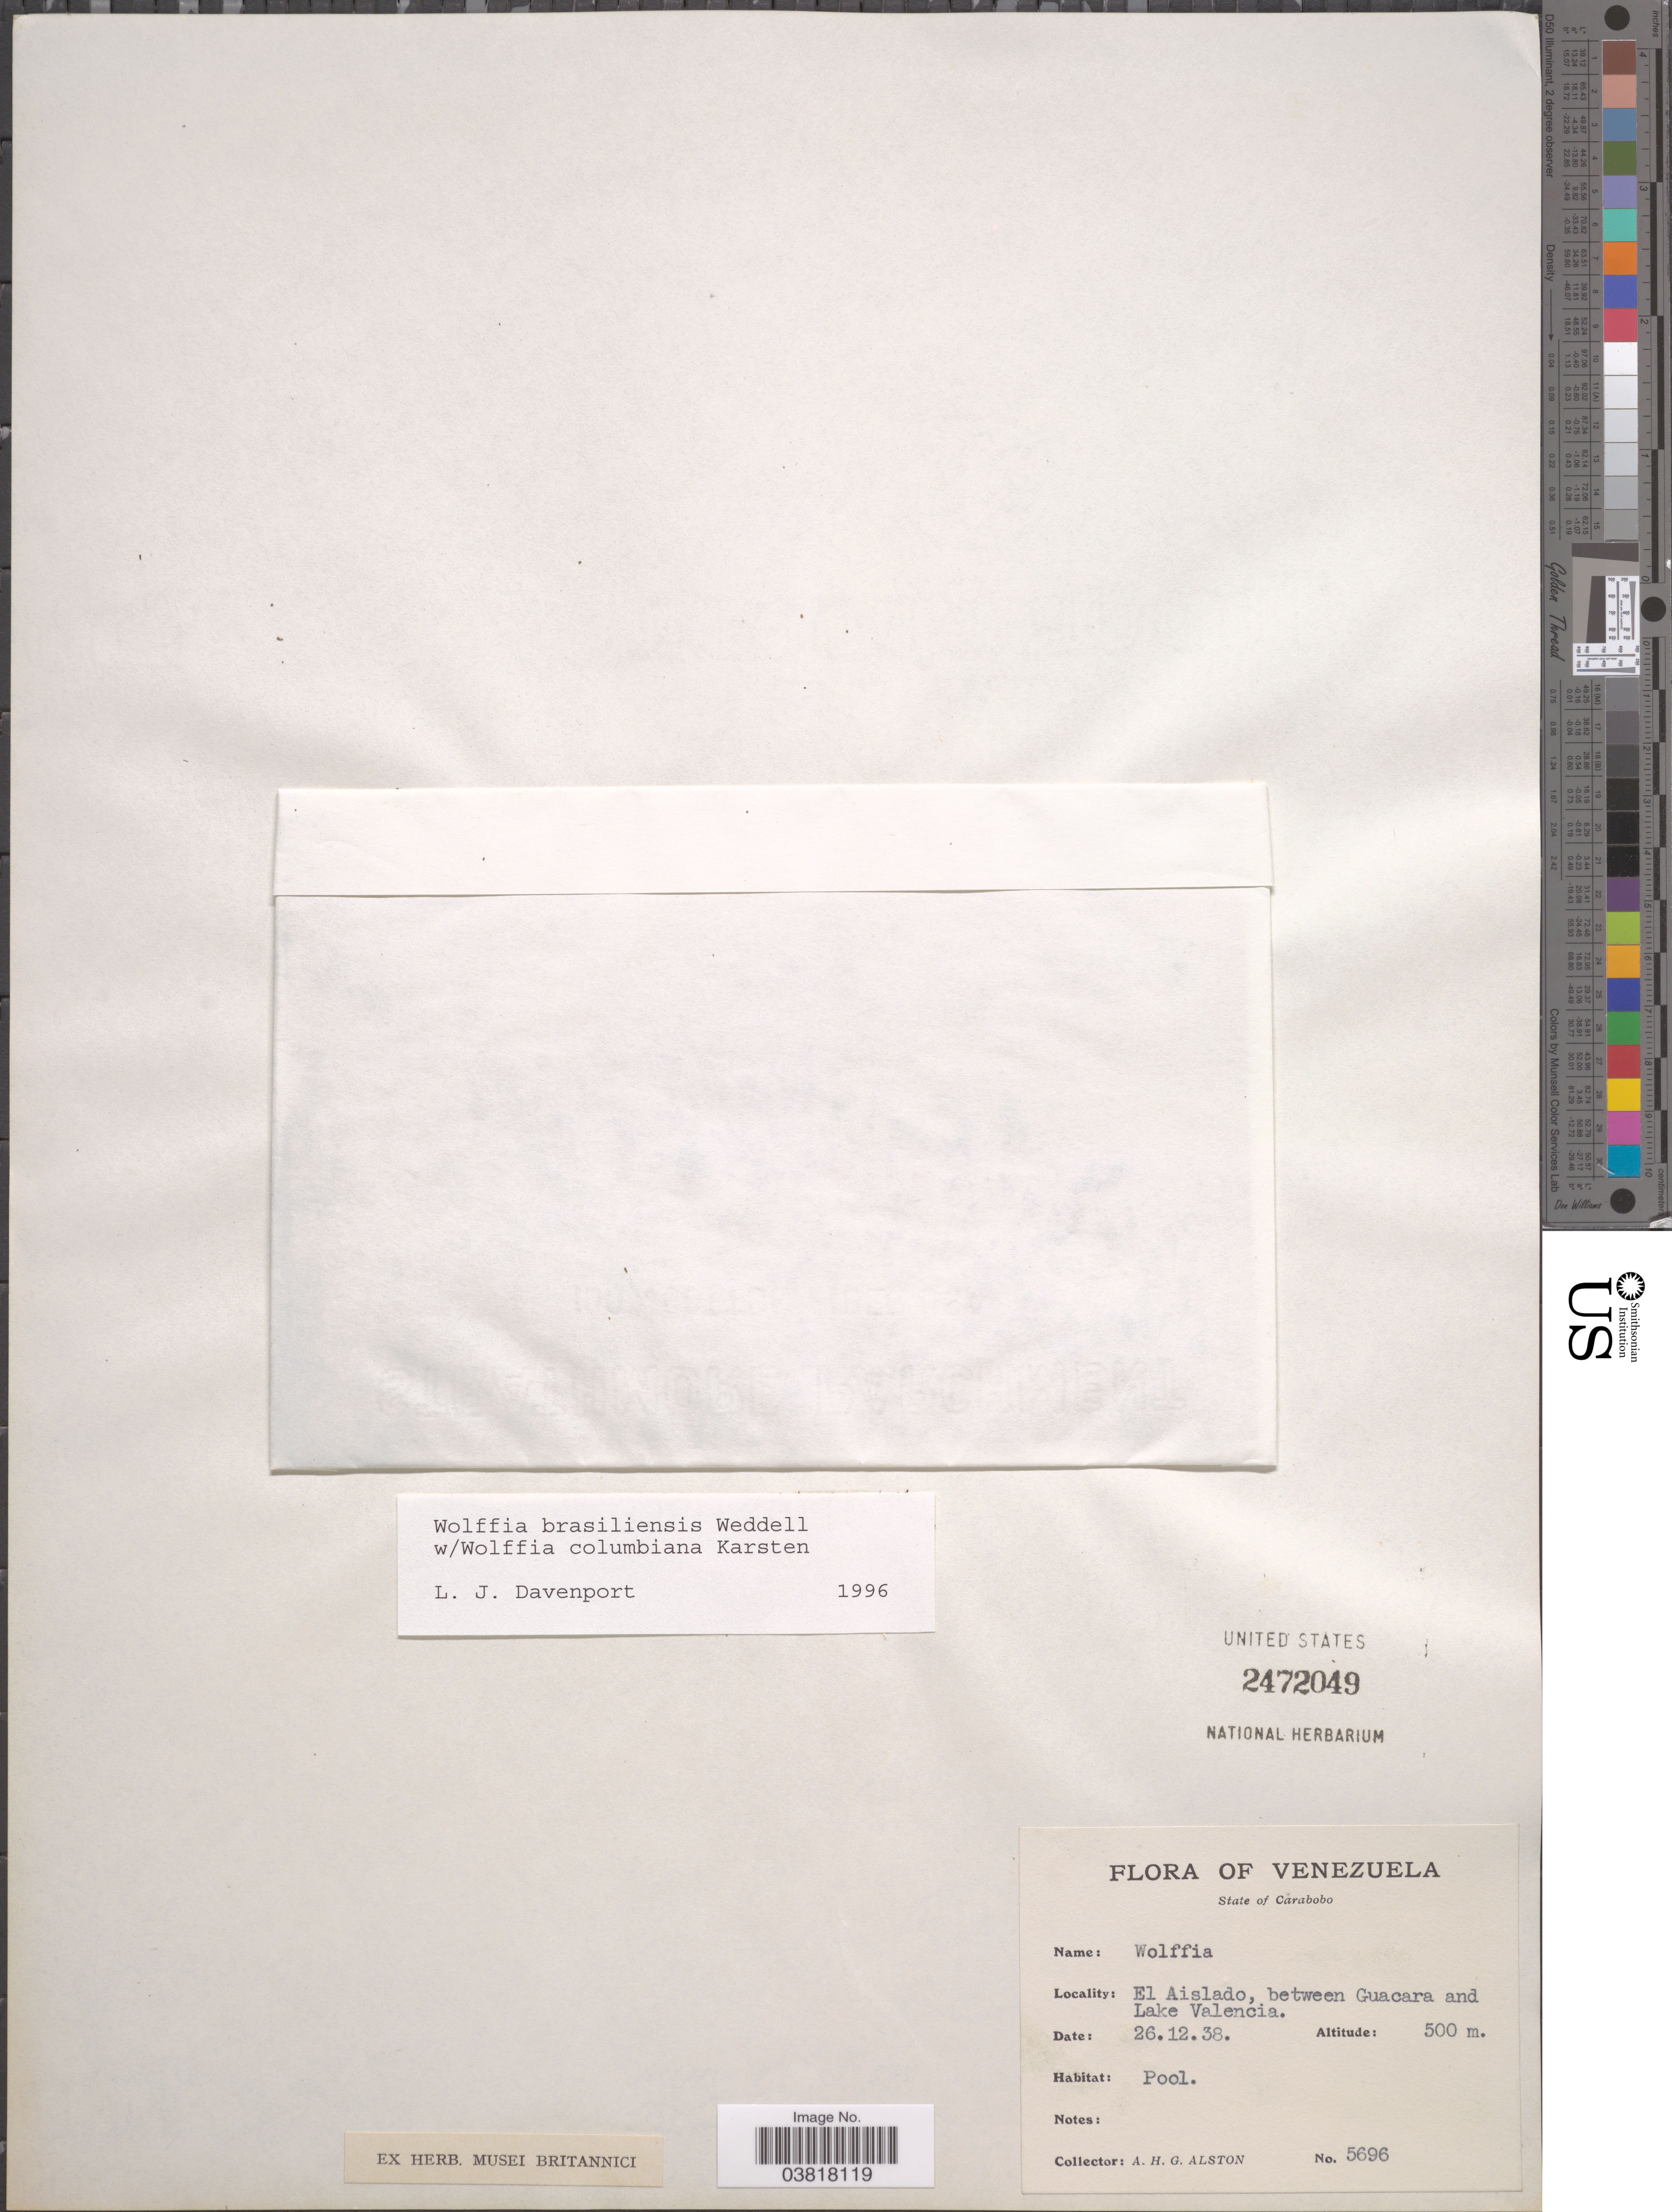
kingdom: Plantae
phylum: Tracheophyta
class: Liliopsida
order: Alismatales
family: Araceae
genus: Wolffia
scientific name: Wolffia brasiliensis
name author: Wedd.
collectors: A. H. Alston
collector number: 5696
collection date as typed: Transcribed d/m/y: 26/12/38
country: Venezuela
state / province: Carabobo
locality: El Aislado, between Guacara and Lake Valencia.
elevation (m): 500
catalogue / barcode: US 2472049